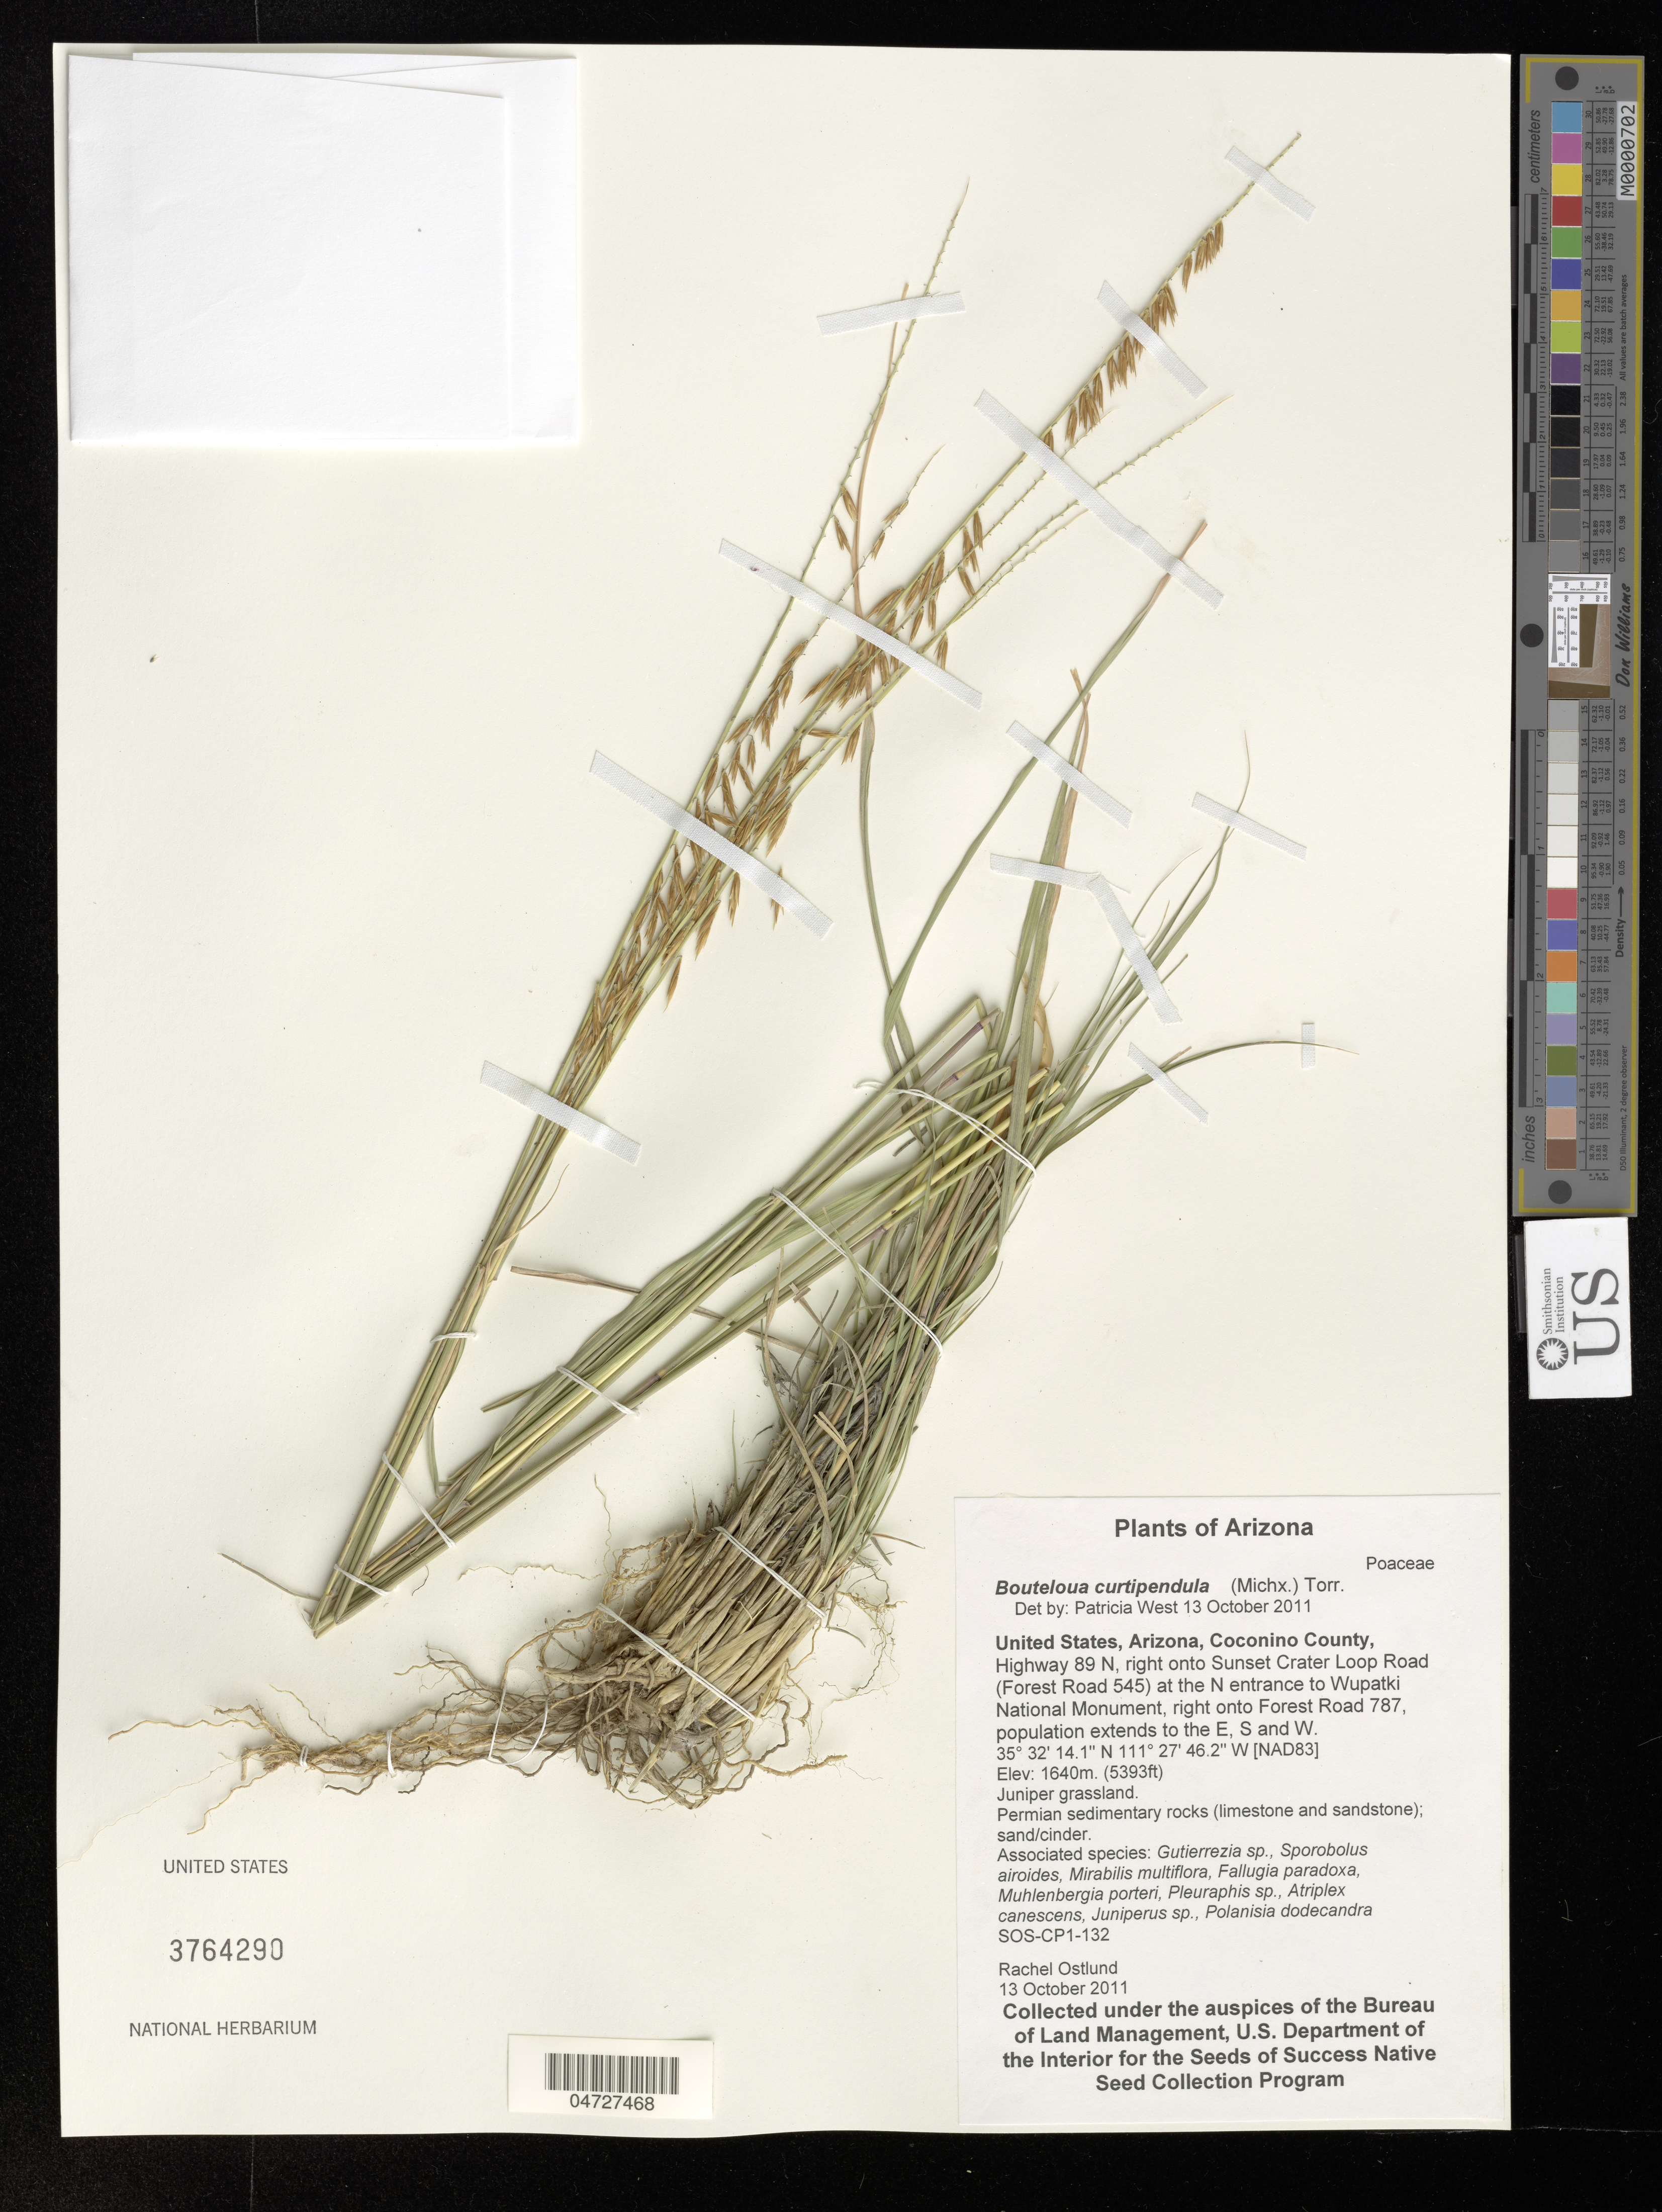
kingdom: Plantae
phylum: Tracheophyta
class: Liliopsida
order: Poales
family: Poaceae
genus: Bouteloua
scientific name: Bouteloua curtipendula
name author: (Michx.) Torr.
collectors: R. Ostlund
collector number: SOS-CP1-132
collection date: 2011-10-13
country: United States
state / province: Arizona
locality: Coconino County, Highway 89 N, right onto Sunset Crater Loop Road (Forest Road 545) at the N entrance to Wupatki National Monument, right onto Forest Road 787, population extends to the E, S and W.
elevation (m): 1640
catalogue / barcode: US 3764290